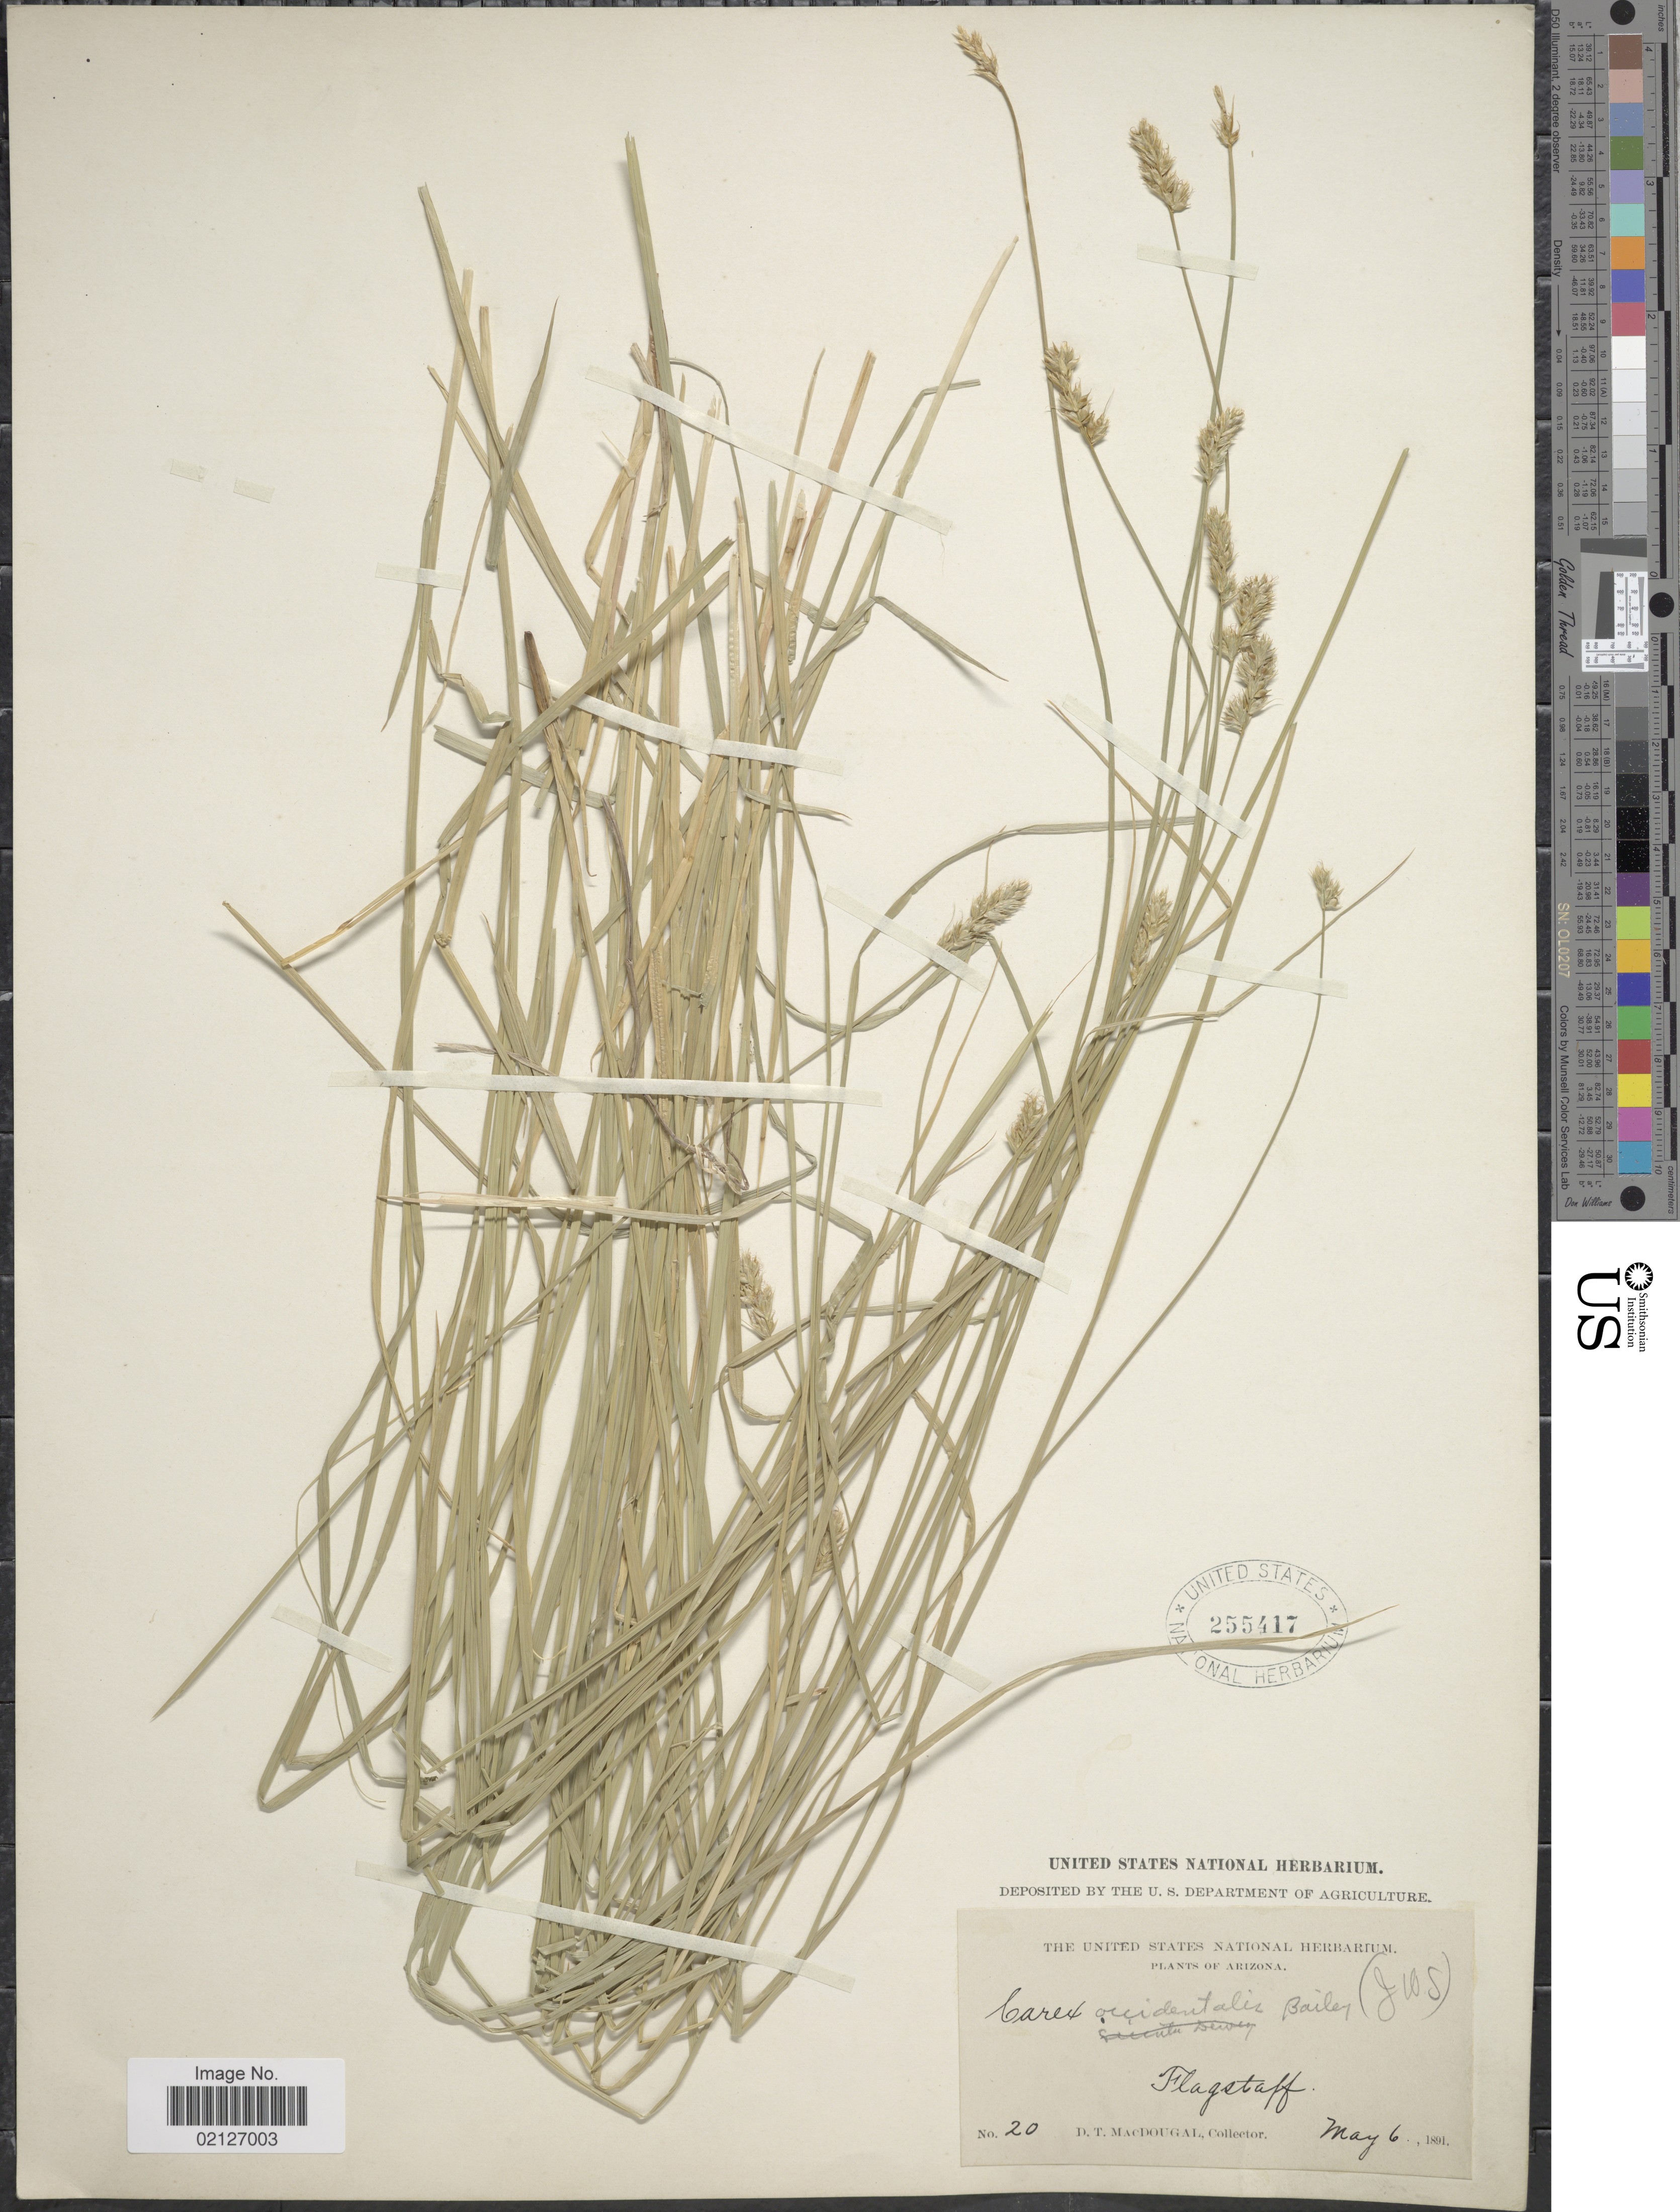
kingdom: Plantae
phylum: Tracheophyta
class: Liliopsida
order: Poales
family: Cyperaceae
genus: Carex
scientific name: Carex occidentalis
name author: L.H. Bailey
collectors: D. T. MacDougal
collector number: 20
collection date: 1891-05-06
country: United States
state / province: Arizona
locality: Flagstaff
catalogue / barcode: US 255417